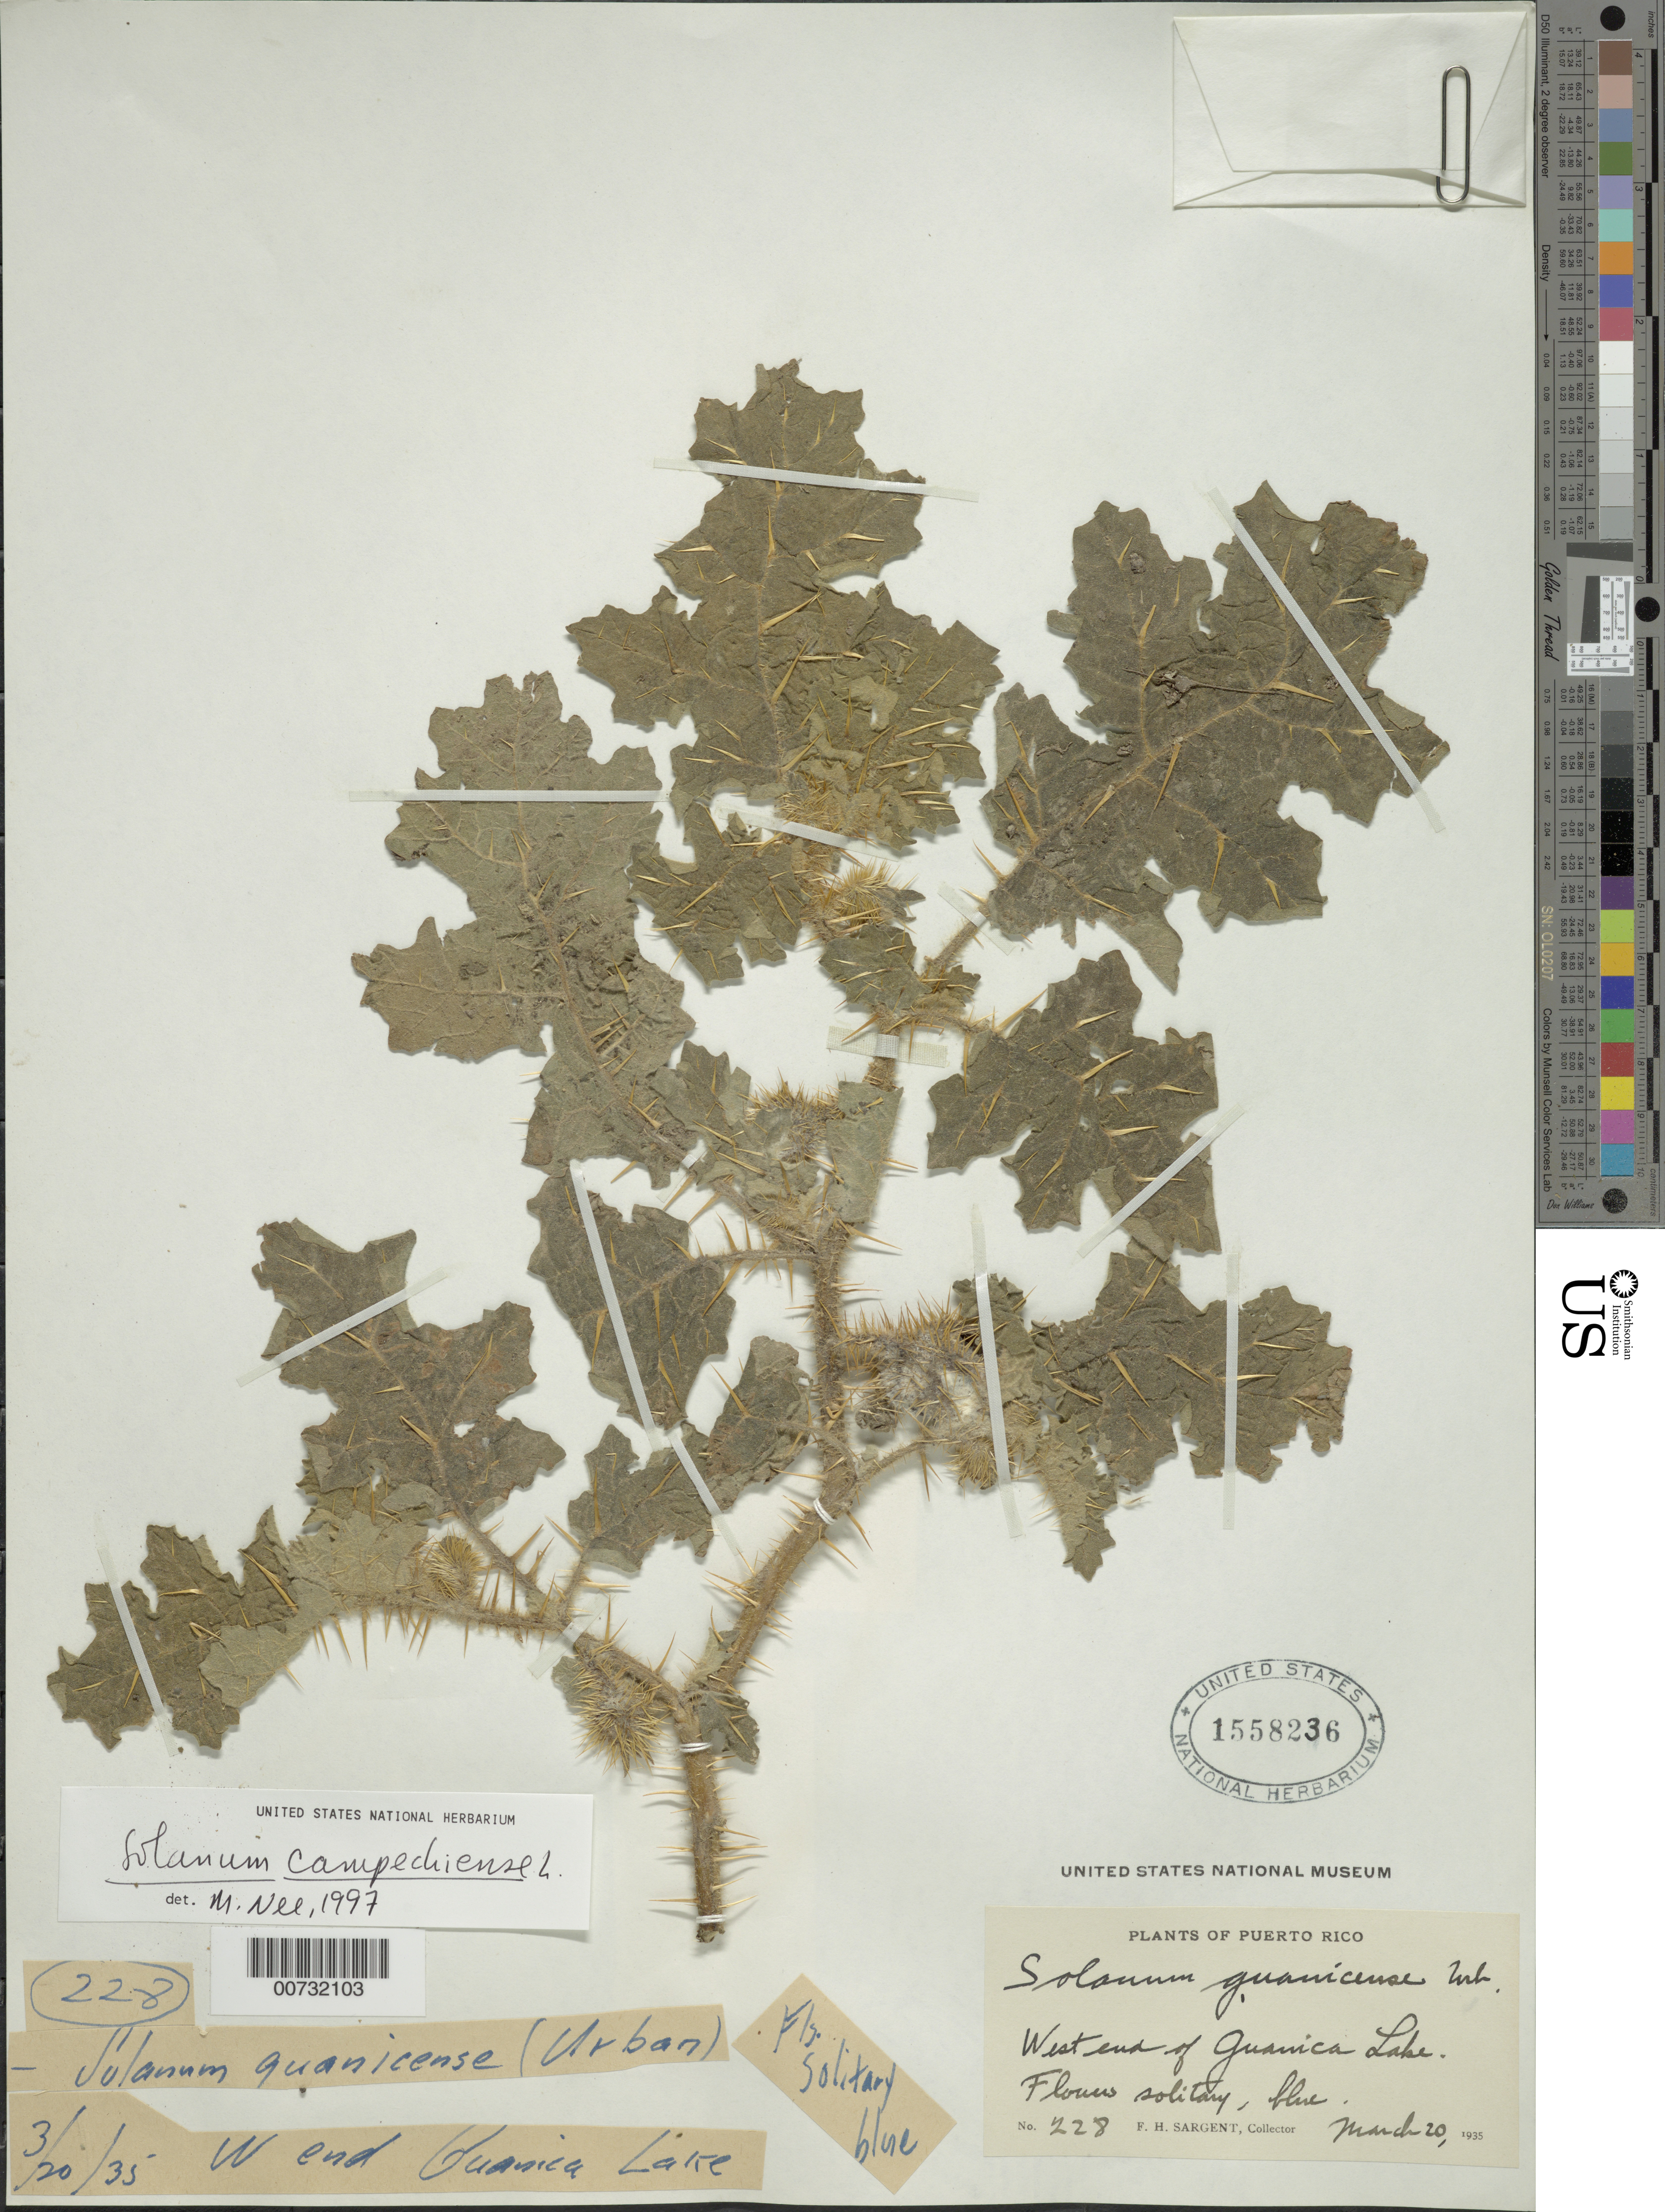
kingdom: Plantae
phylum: Tracheophyta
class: Magnoliopsida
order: Solanales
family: Solanaceae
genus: Solanum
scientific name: Solanum campechiense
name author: L.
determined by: Nee, Michael H.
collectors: F. H. Sargent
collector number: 228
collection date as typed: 20 Mar 1935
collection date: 1935-03-20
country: Puerto Rico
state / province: Guánica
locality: Guanica Lake, W end of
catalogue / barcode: US 1558236